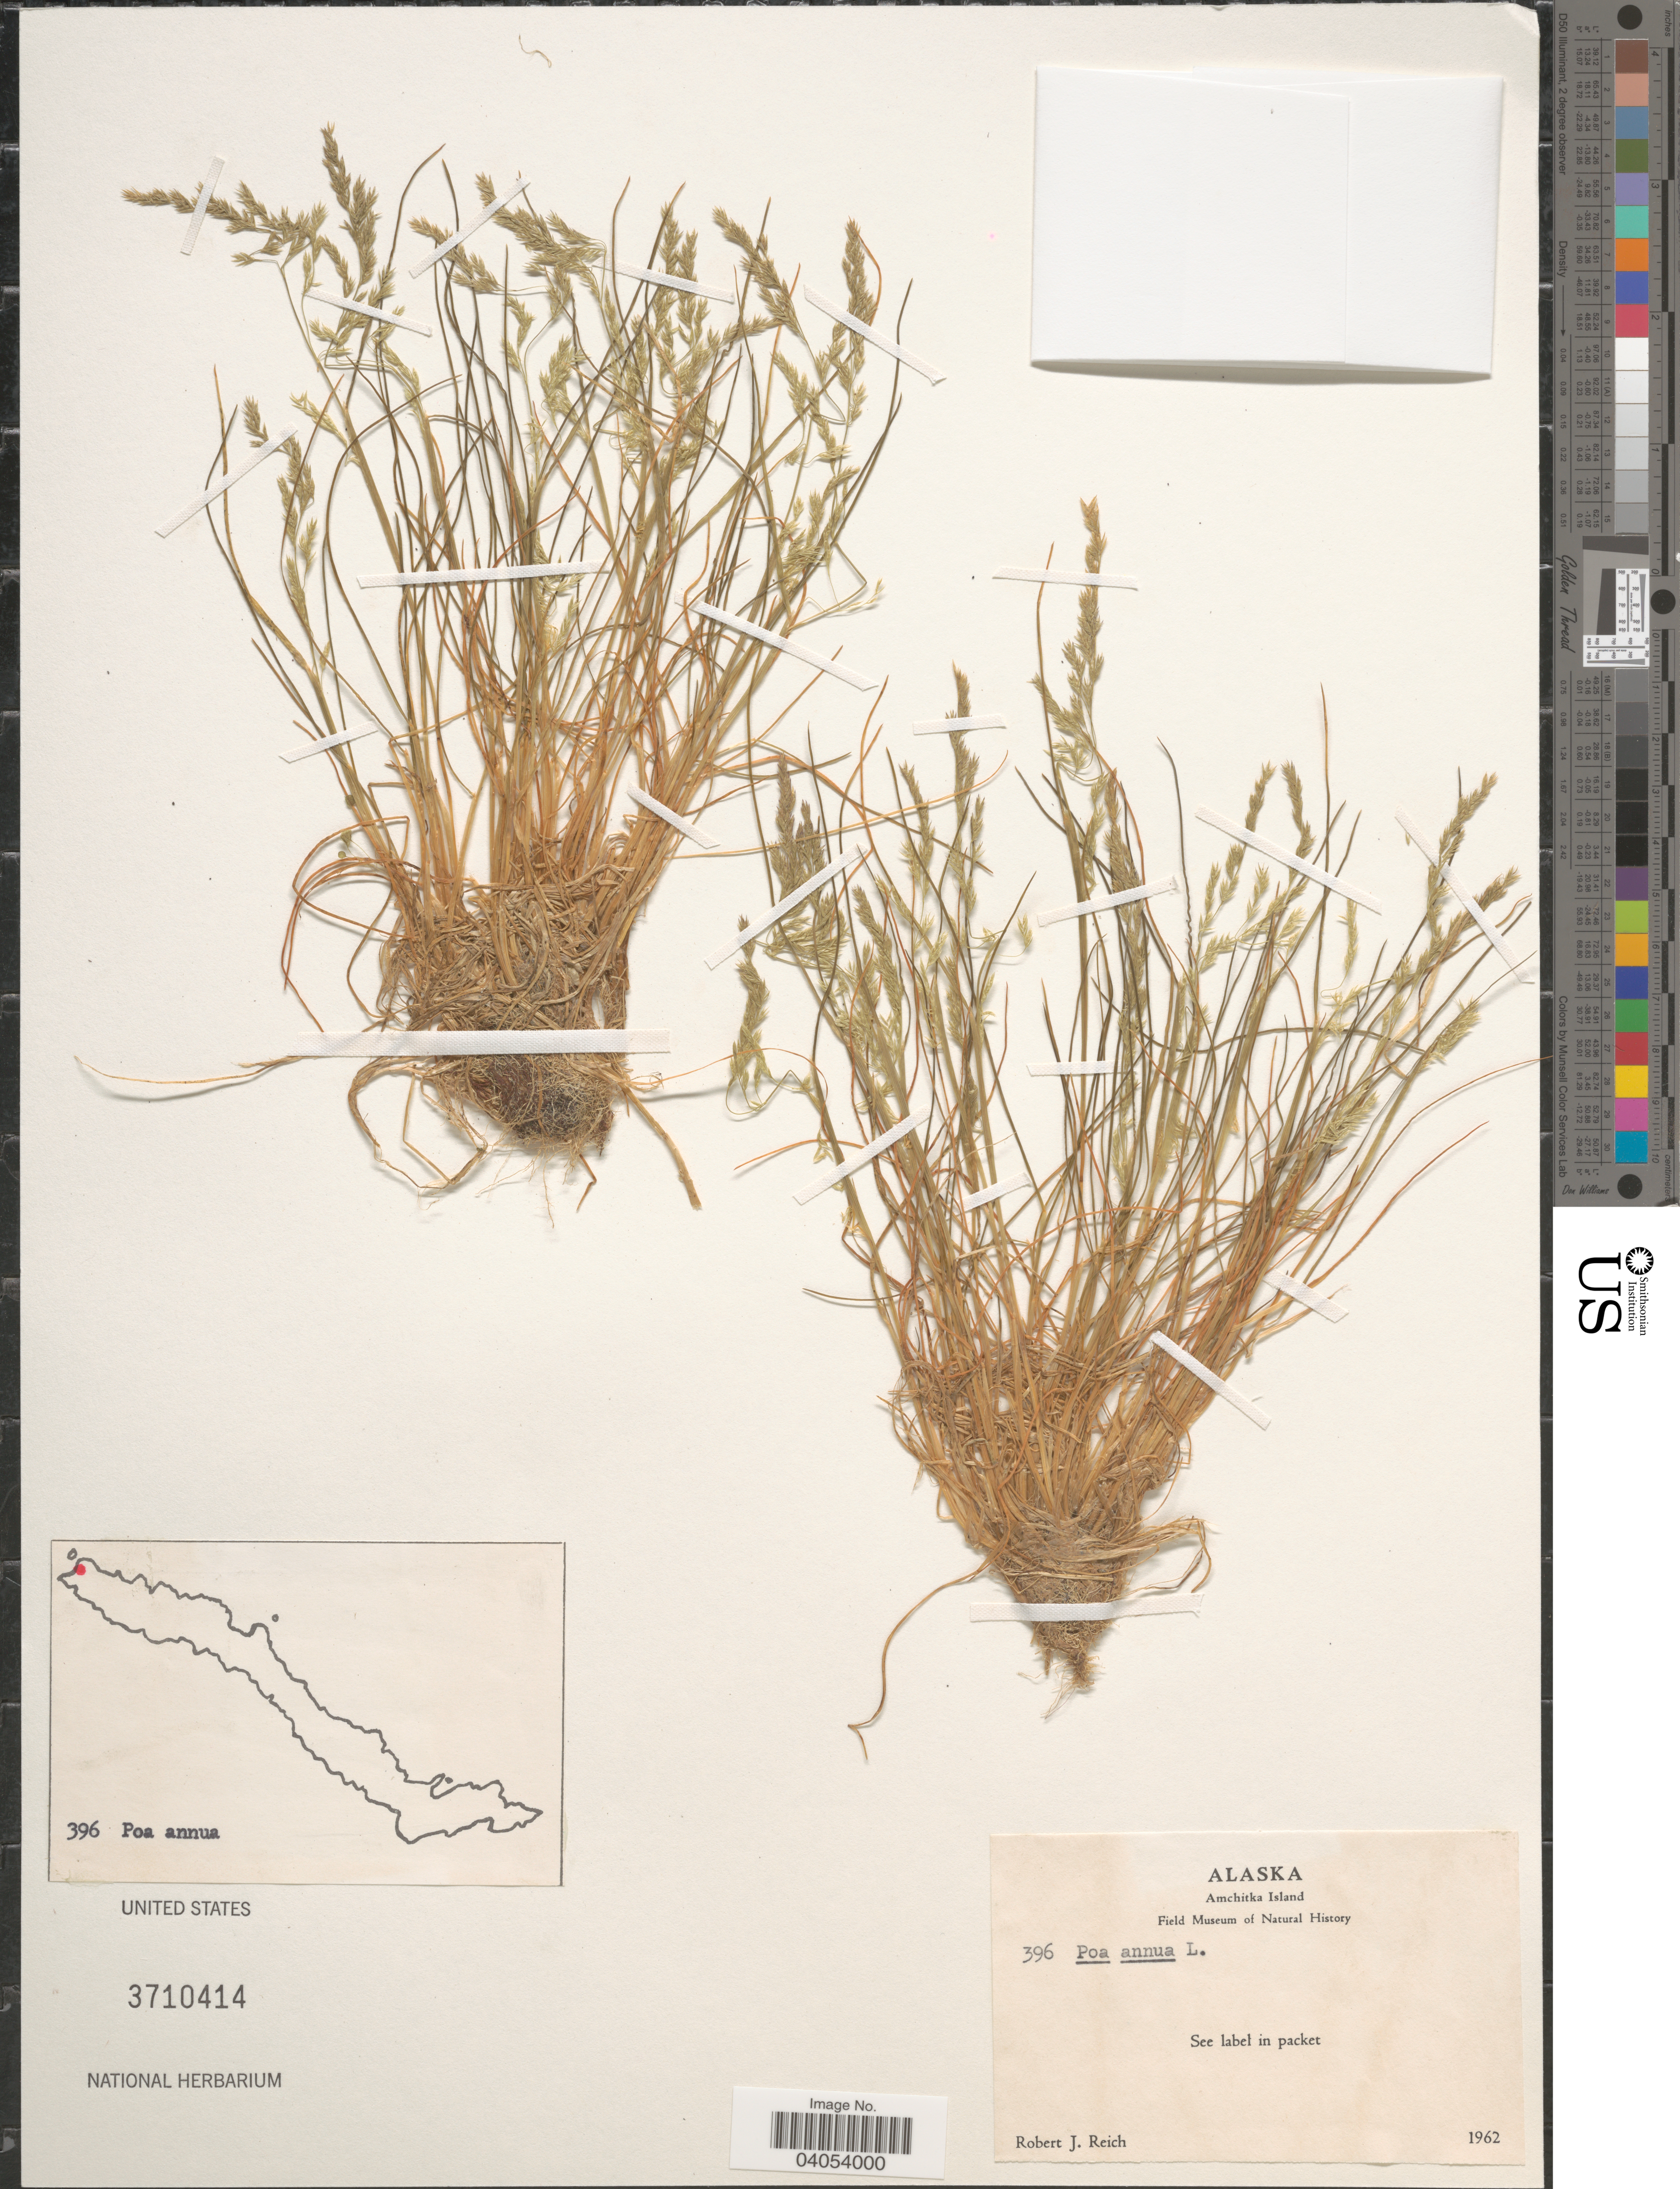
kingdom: Plantae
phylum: Tracheophyta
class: Liliopsida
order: Poales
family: Poaceae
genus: Poa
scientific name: Poa annua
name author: L.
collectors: R. Reich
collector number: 396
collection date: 1962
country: United States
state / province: Alaska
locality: Amchitka Island.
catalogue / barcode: US 3710414